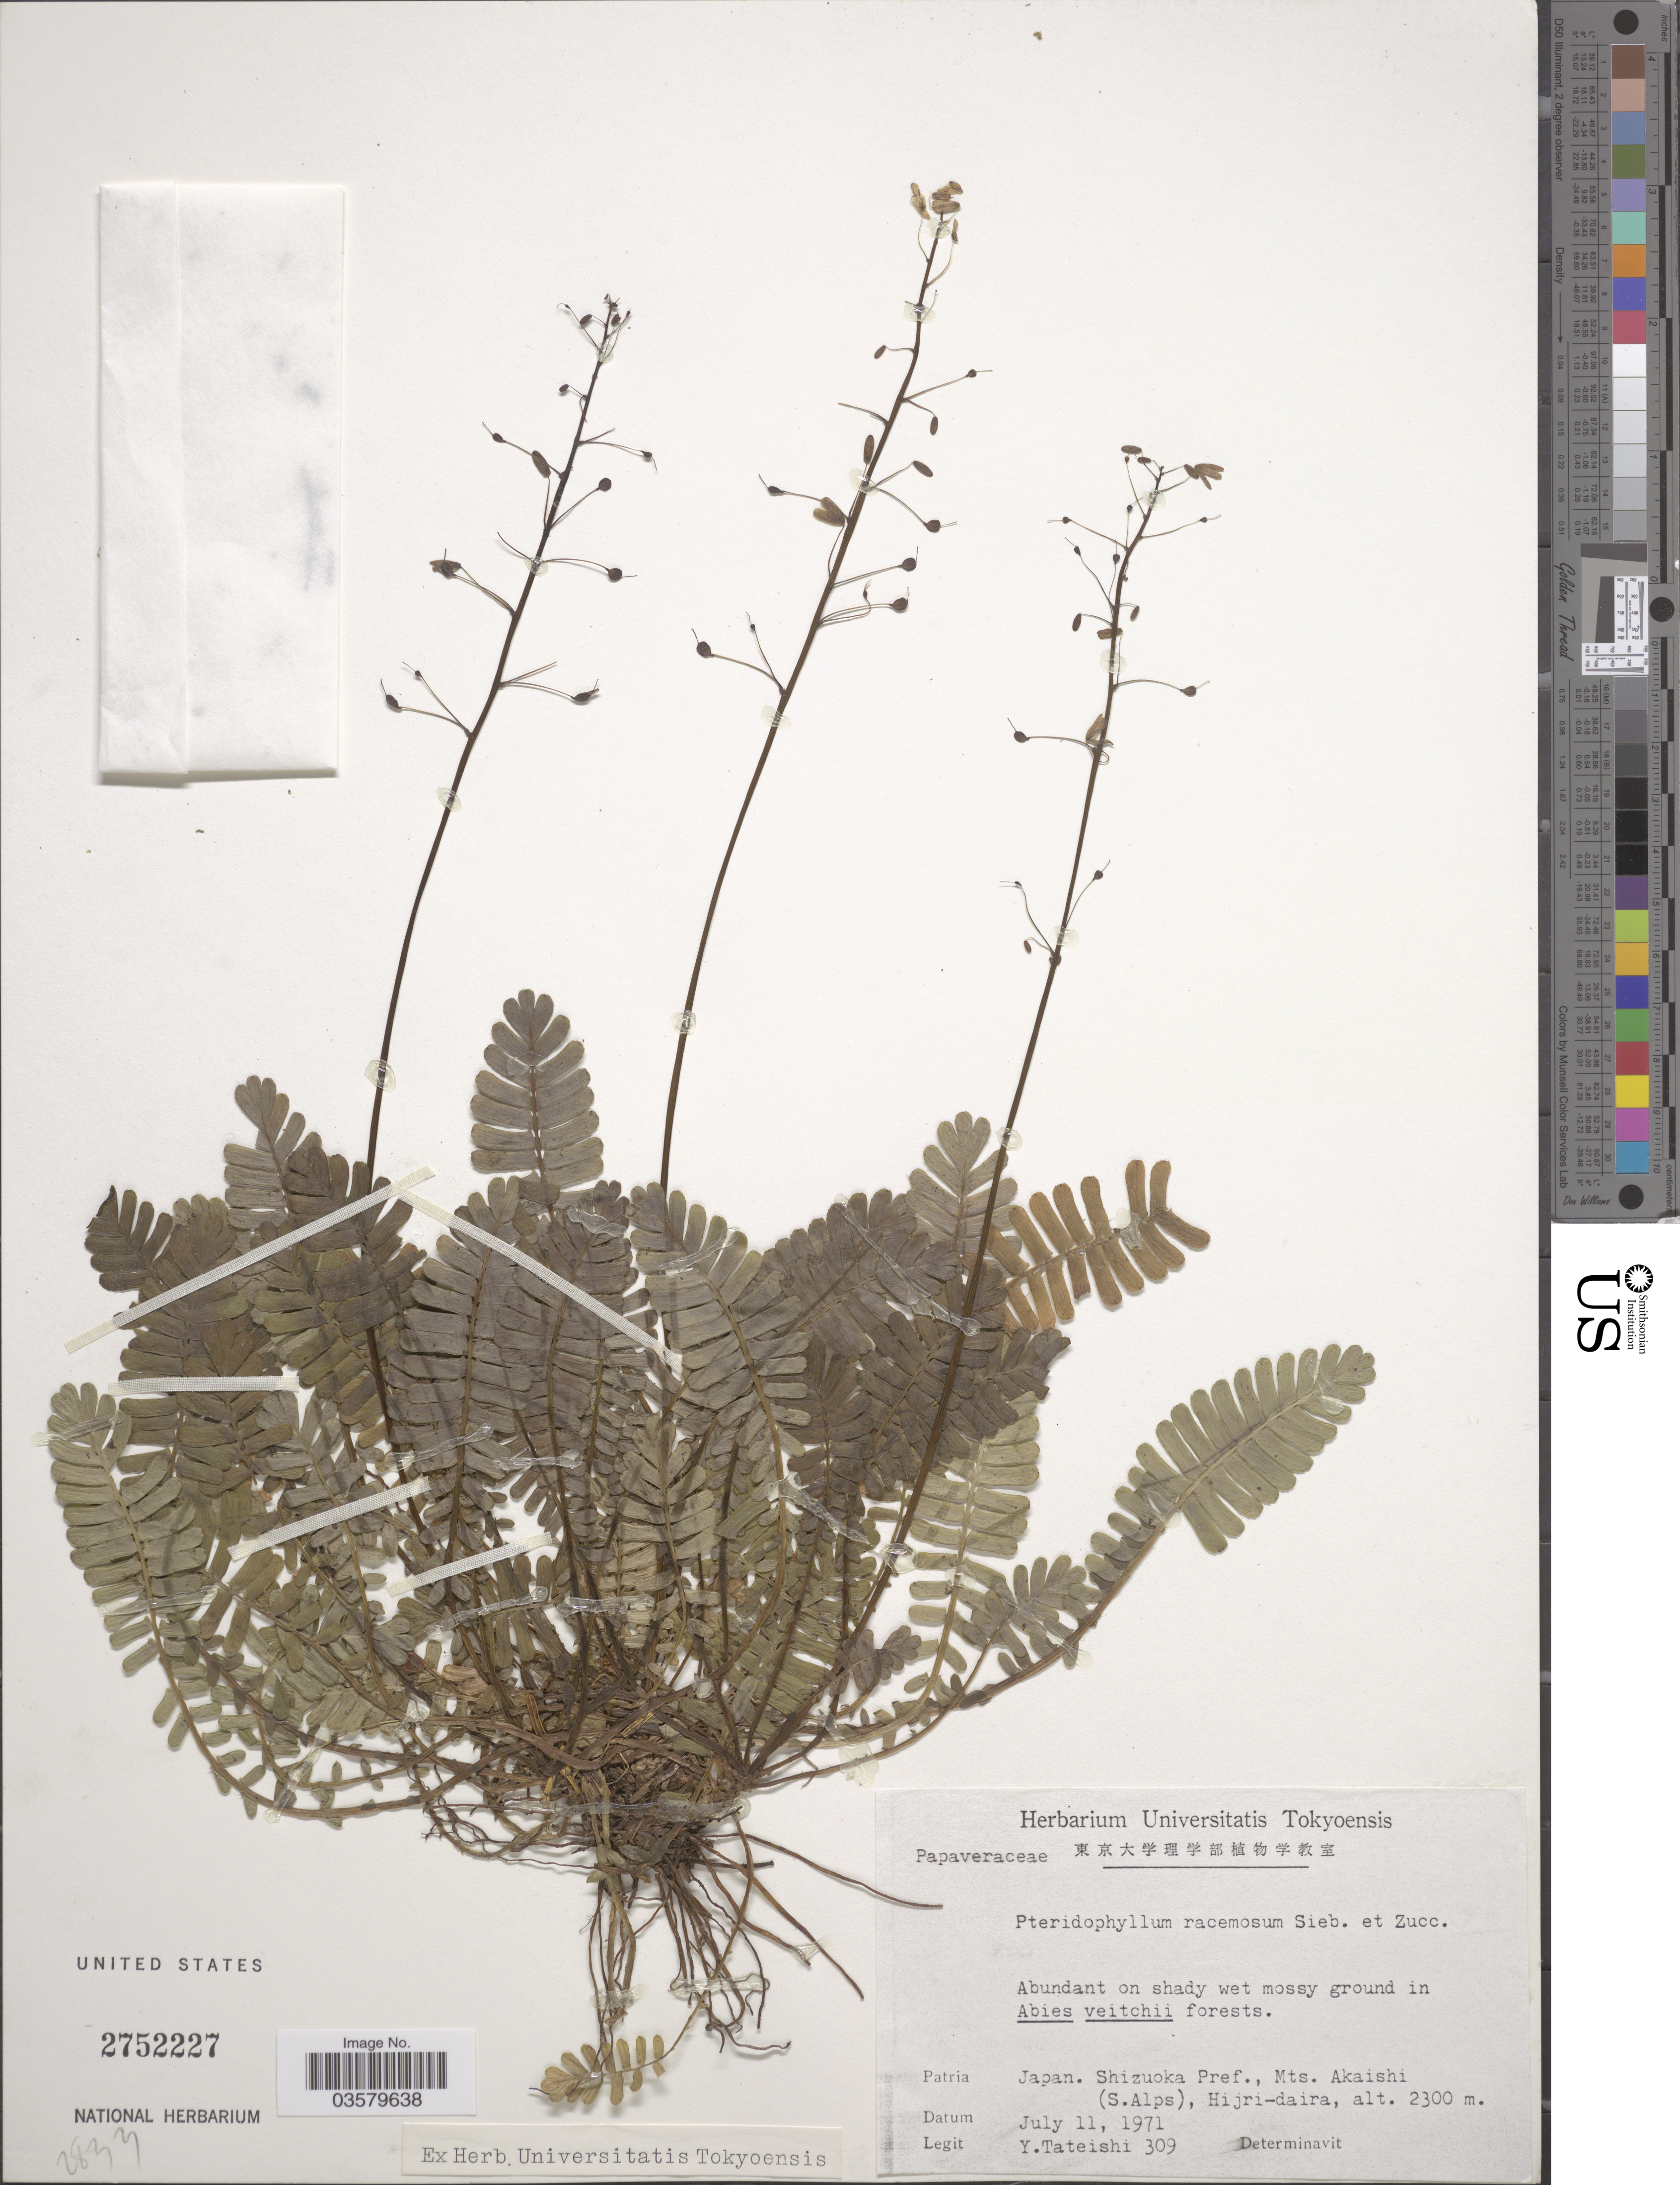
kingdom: Plantae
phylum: Tracheophyta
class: Magnoliopsida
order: Ranunculales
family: Pteridophyllaceae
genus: Pteridophyllum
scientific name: Pteridophyllum racemosum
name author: Siebold & Zucc.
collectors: Y. Tateishi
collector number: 309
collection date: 1971-07-11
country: Japan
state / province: Sizuoka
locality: Shizuoka Pref., Mts. Akaishi (S. Alps), Hijri-daira.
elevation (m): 2300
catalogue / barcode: US 2752227